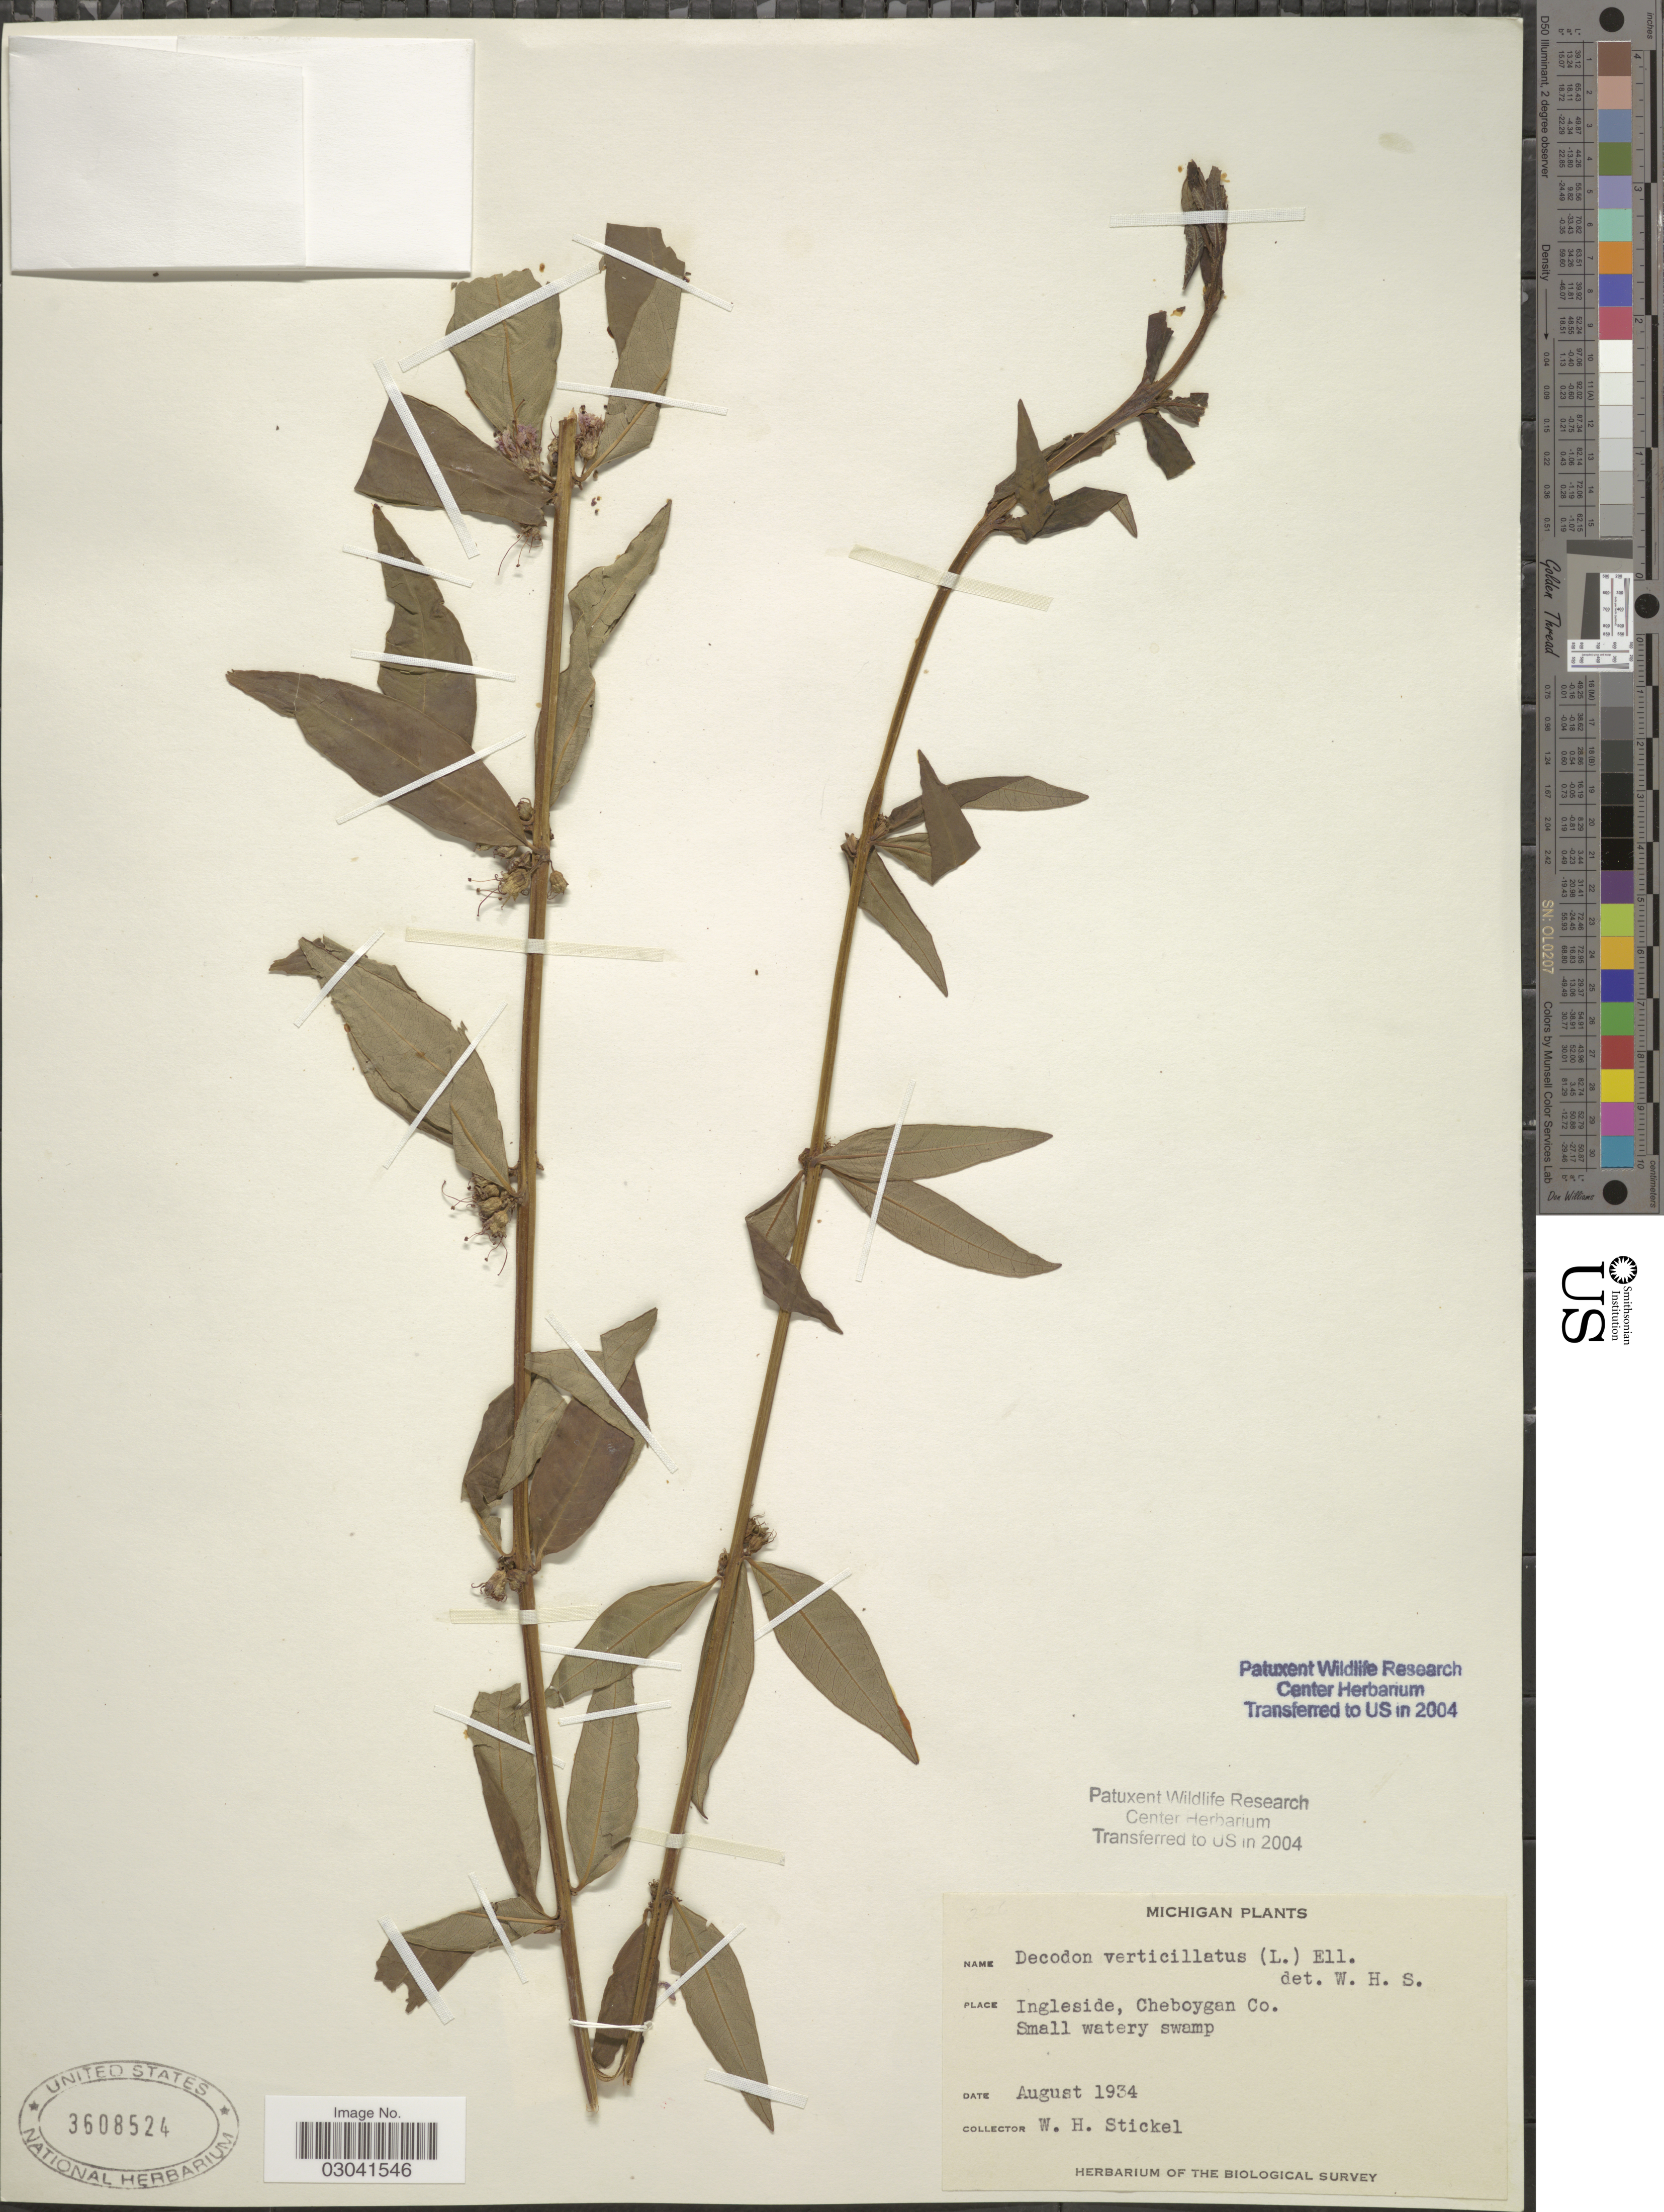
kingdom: Plantae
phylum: Tracheophyta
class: Magnoliopsida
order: Myrtales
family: Lythraceae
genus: Decodon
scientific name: Decodon verticillatus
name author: (L.) Elliott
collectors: W. Stickel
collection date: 1934-08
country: United States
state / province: Michigan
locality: Ingleside, Cheboygan Co.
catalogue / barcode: US 3608524